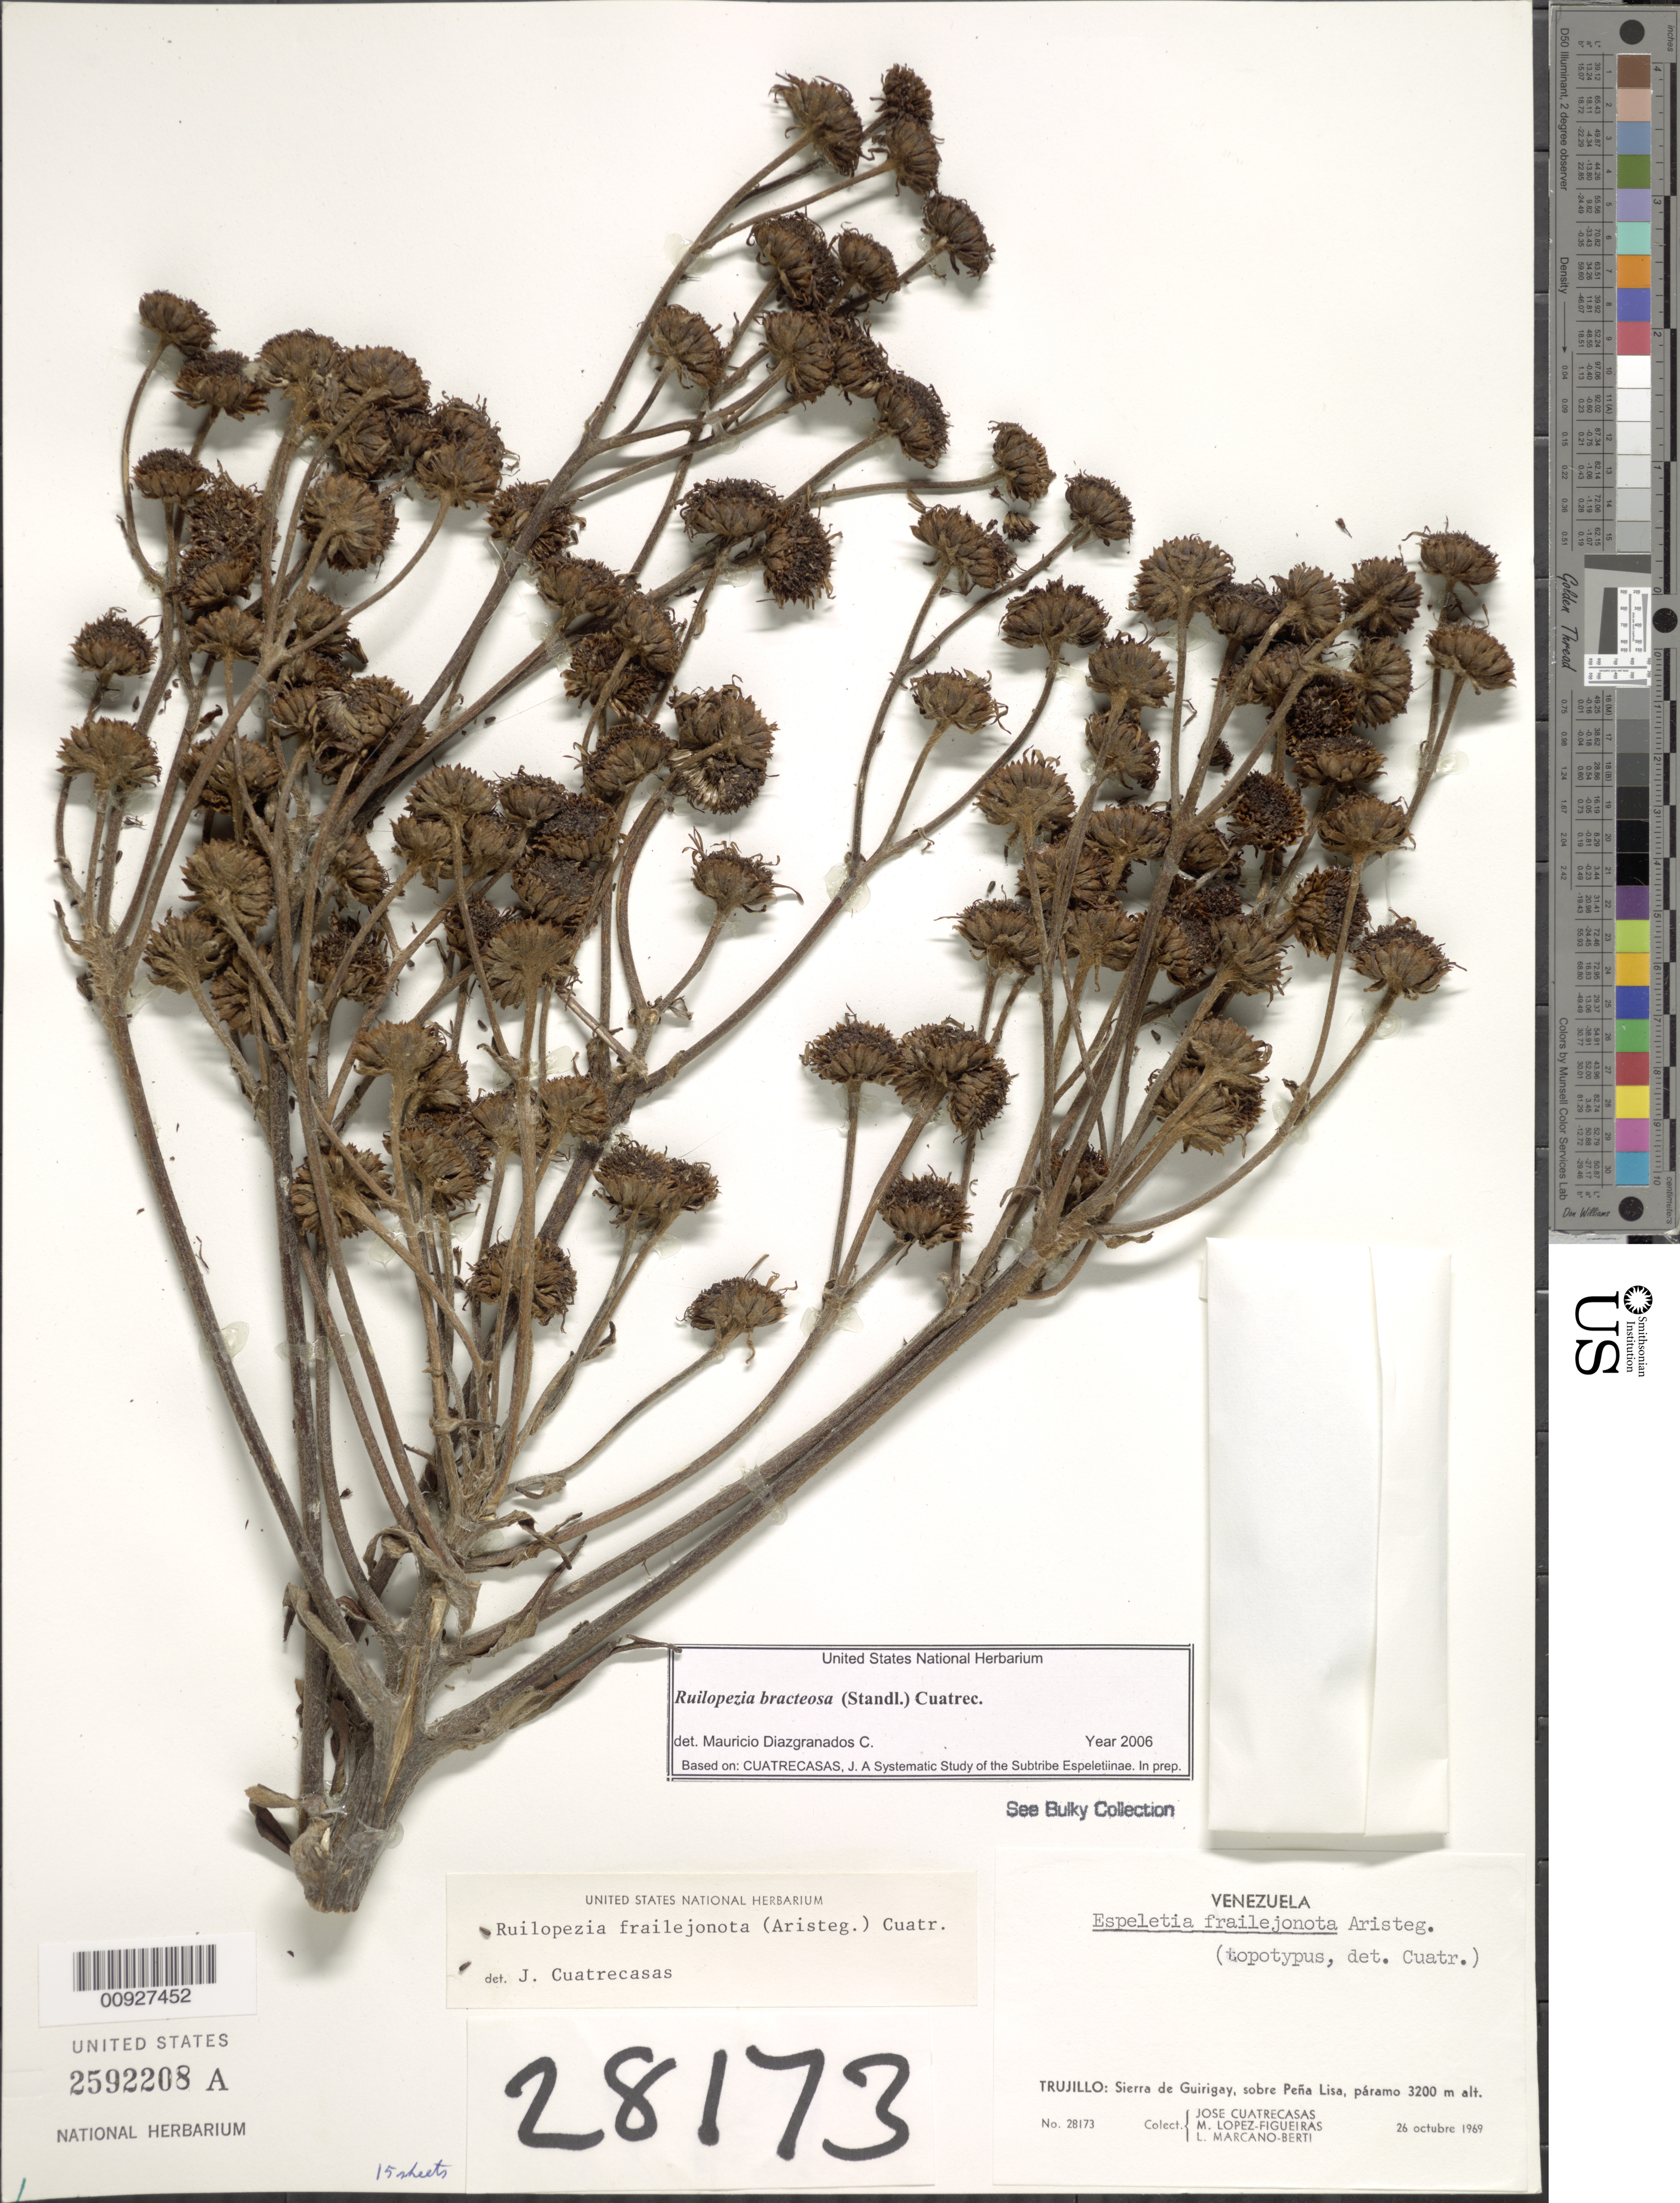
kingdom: Plantae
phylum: Tracheophyta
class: Magnoliopsida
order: Asterales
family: Asteraceae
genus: Ruilopezia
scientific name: Ruilopezia bracteosa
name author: (Standl.) Cuatrec.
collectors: J. Cuatrecasas, M. López Figueiras & L. Marcano-Berti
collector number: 28173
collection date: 1969-10-26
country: Venezuela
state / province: Trujillo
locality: Sierra de Guirigay, sobre Pena Lisa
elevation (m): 3200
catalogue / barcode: US 2592208A